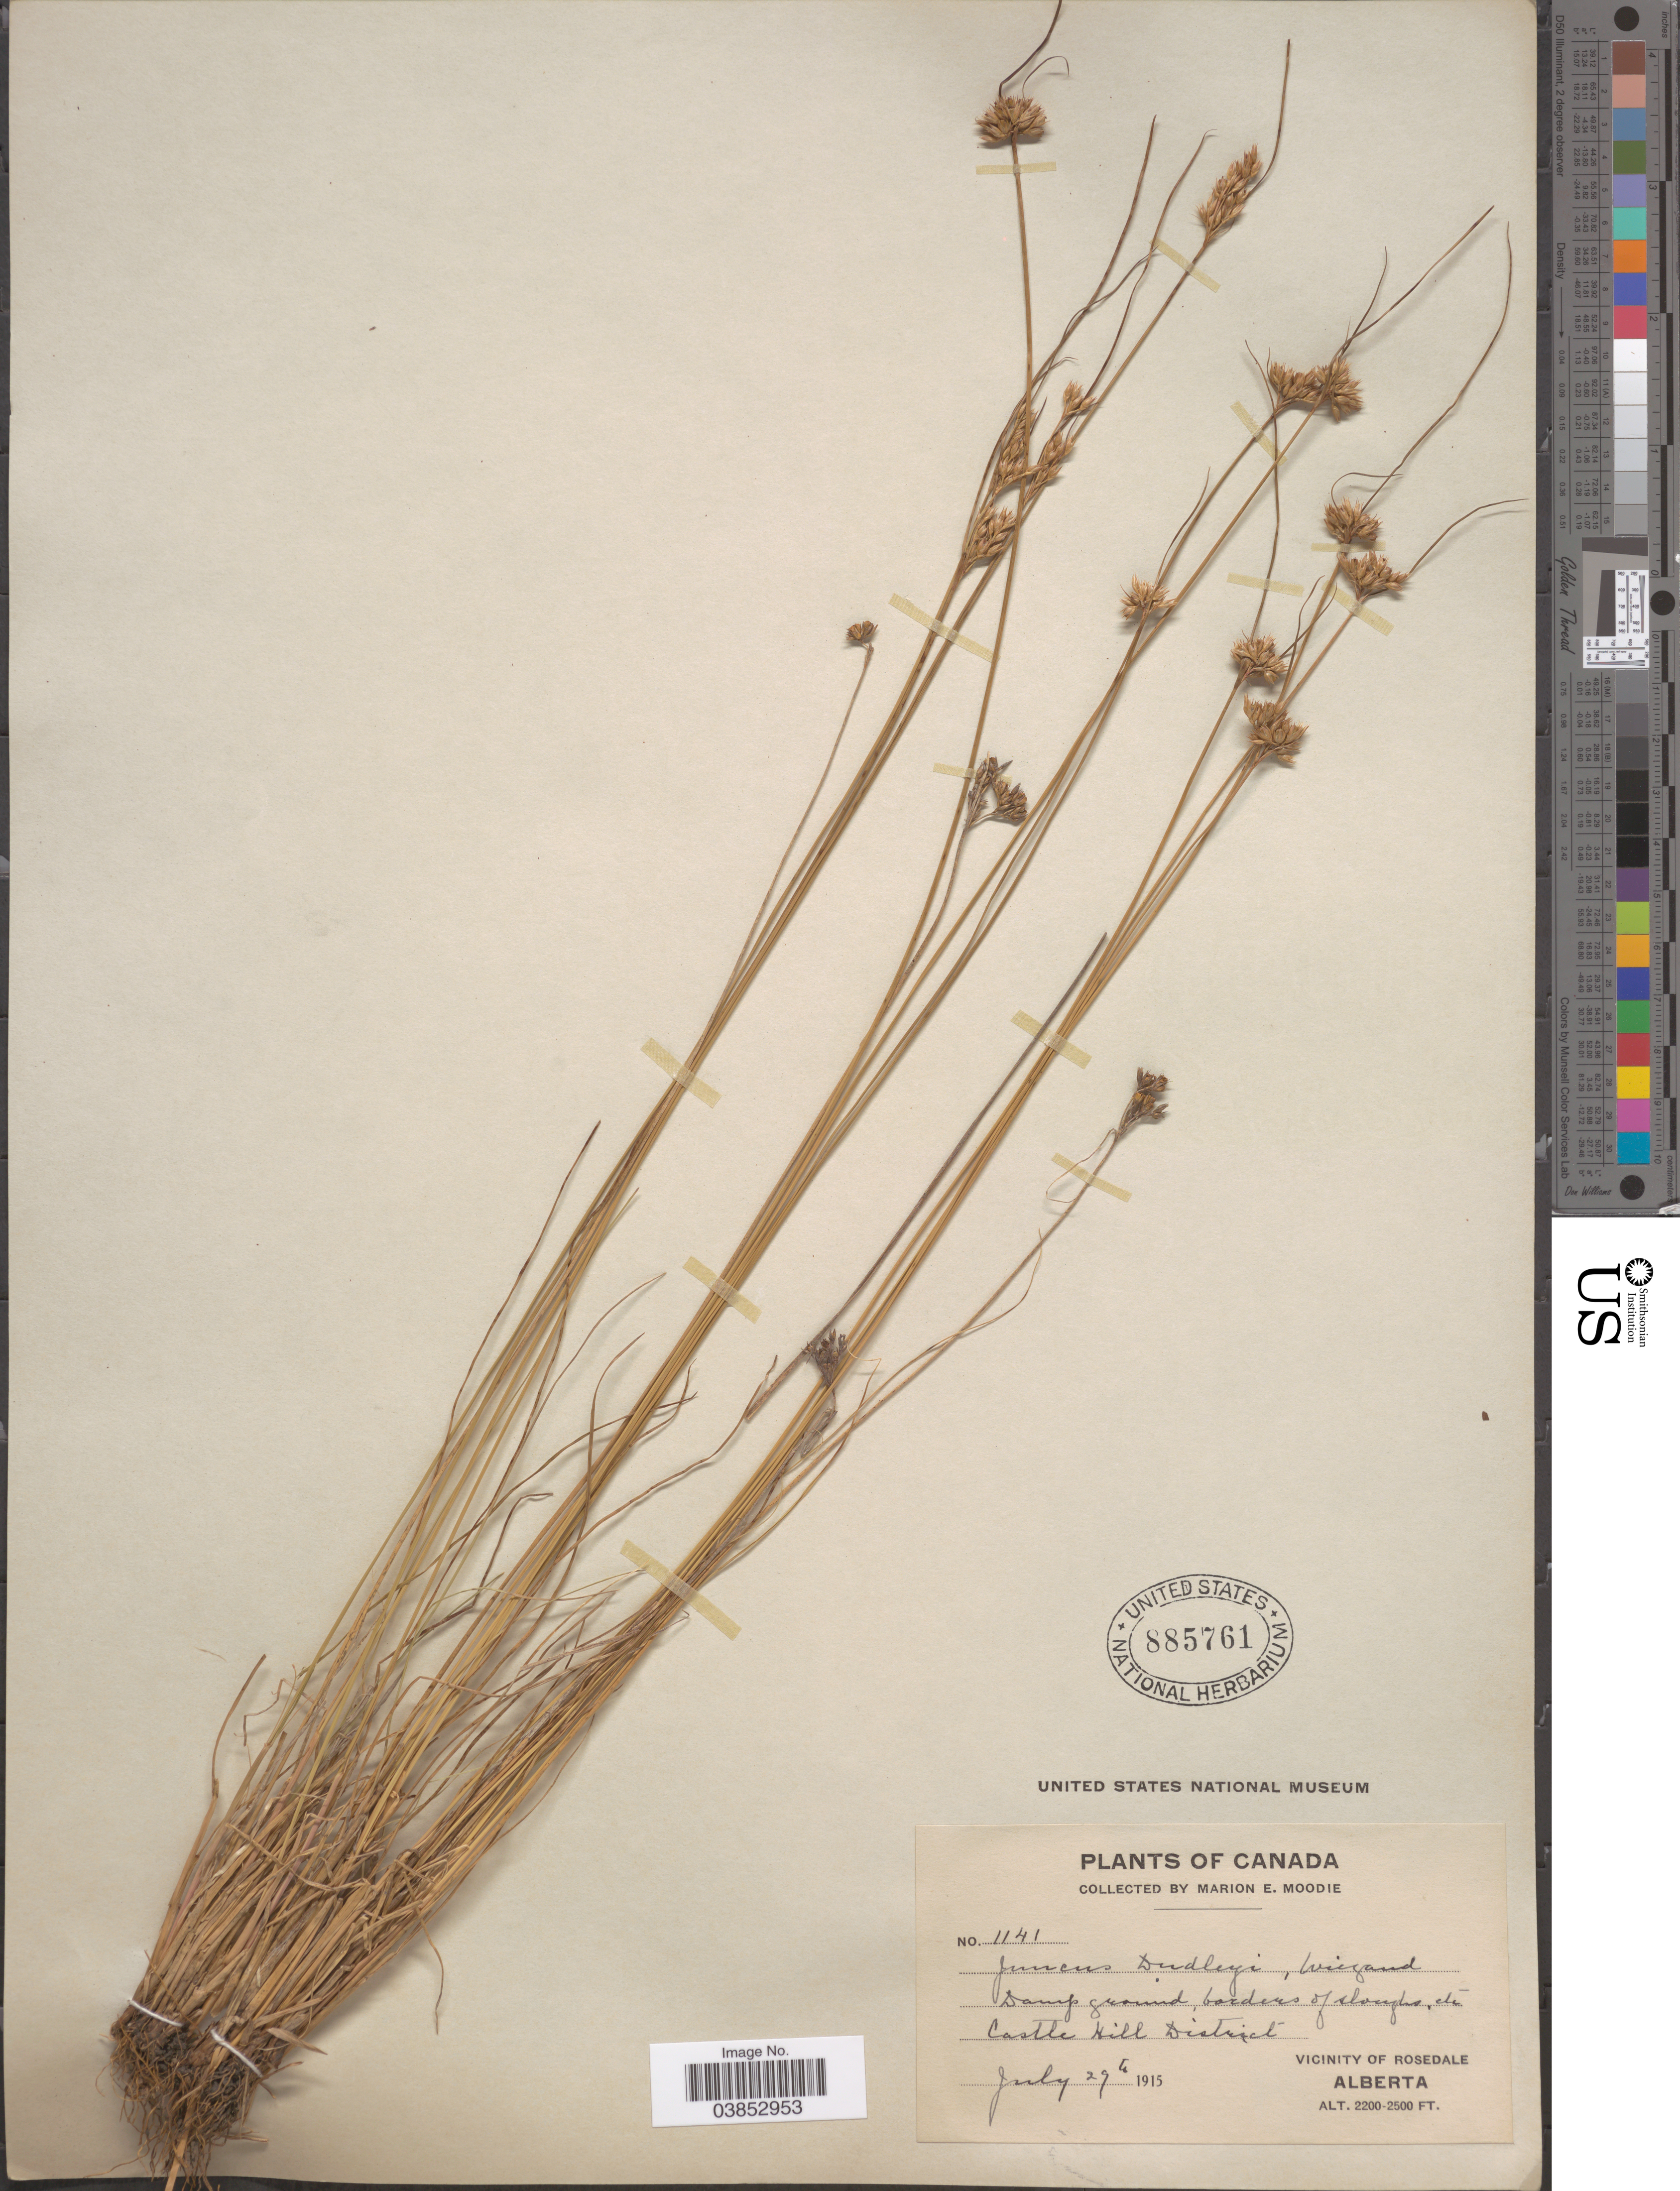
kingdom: Plantae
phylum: Tracheophyta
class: Liliopsida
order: Poales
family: Juncaceae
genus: Juncus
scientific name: Juncus dudleyi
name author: Wiegand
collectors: M. E. Moodie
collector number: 1141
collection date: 1915-07-29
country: Canada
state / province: Alberta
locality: Damp ground, borders of sloughs, etc. Castle Hill District. Vicinity of Rosedale.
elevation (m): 671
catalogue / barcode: US 885761